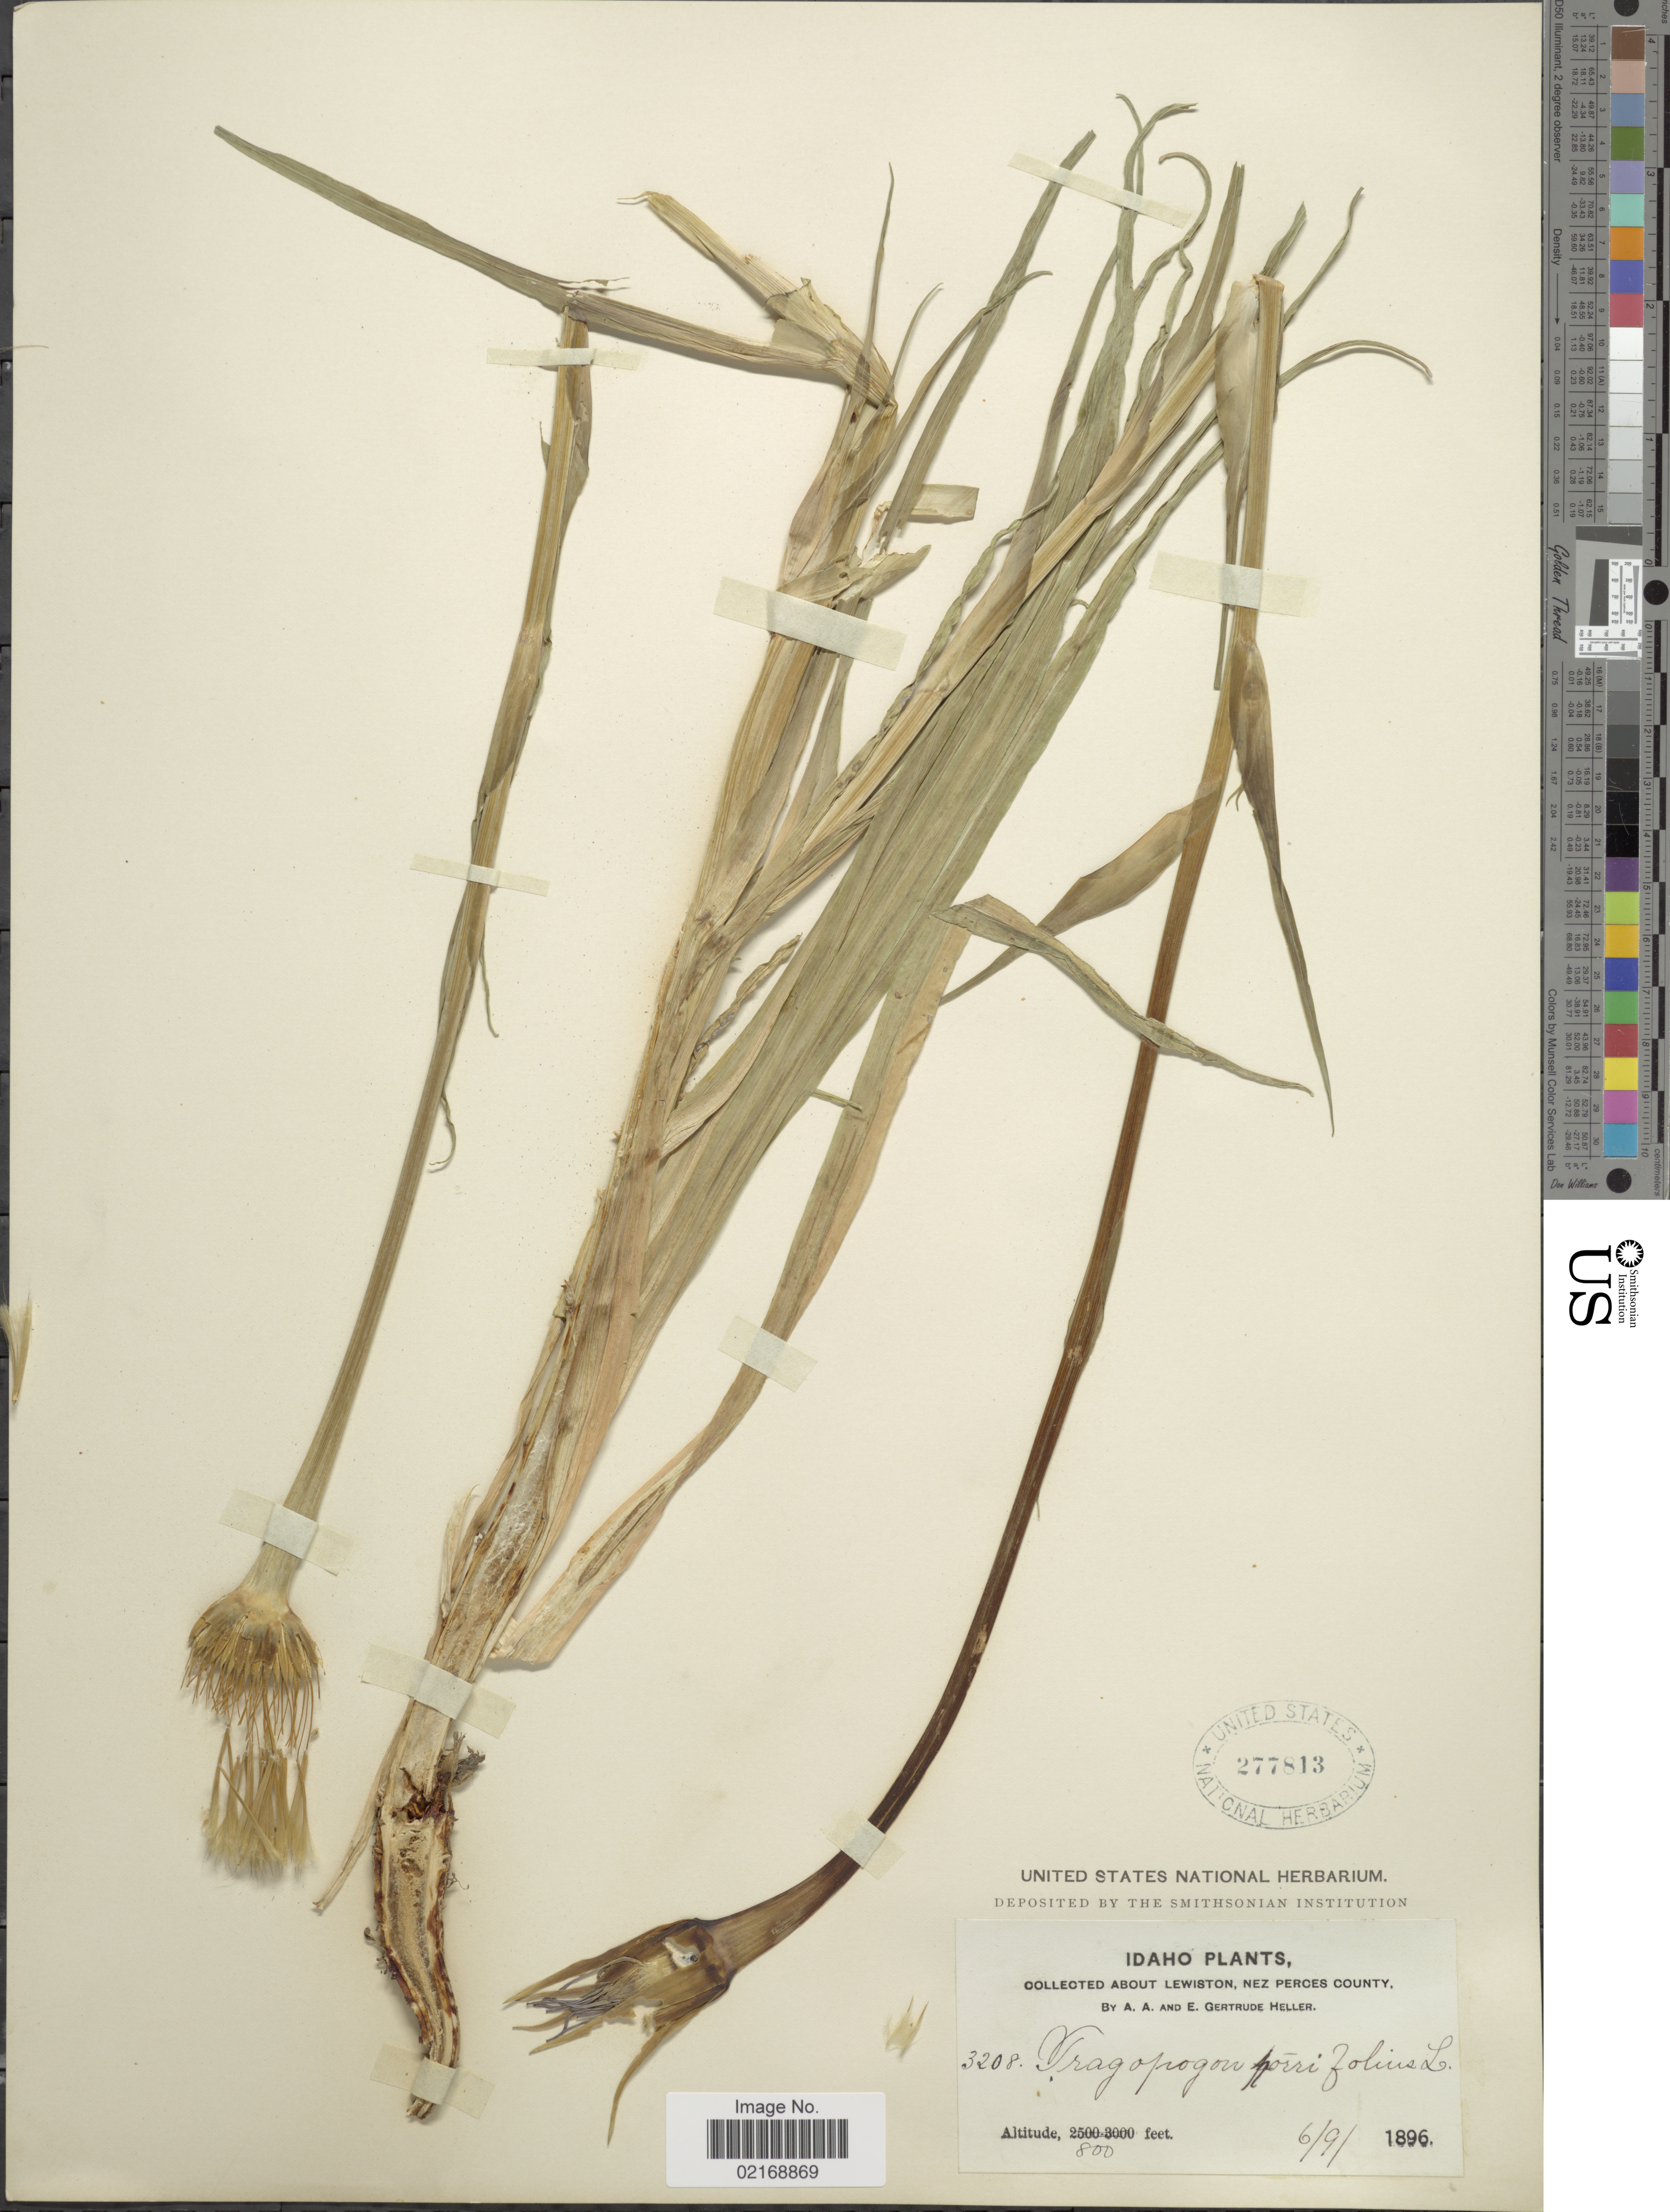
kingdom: Plantae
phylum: Tracheophyta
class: Magnoliopsida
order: Asterales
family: Asteraceae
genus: Tragopogon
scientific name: Tragopogon porrifolius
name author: L.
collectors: A. A. Heller & E. G. Heller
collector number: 3208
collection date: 1896-06-09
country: United States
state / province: Idaho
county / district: Nez Perce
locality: About Lewiston.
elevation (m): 244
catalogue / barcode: US 277813